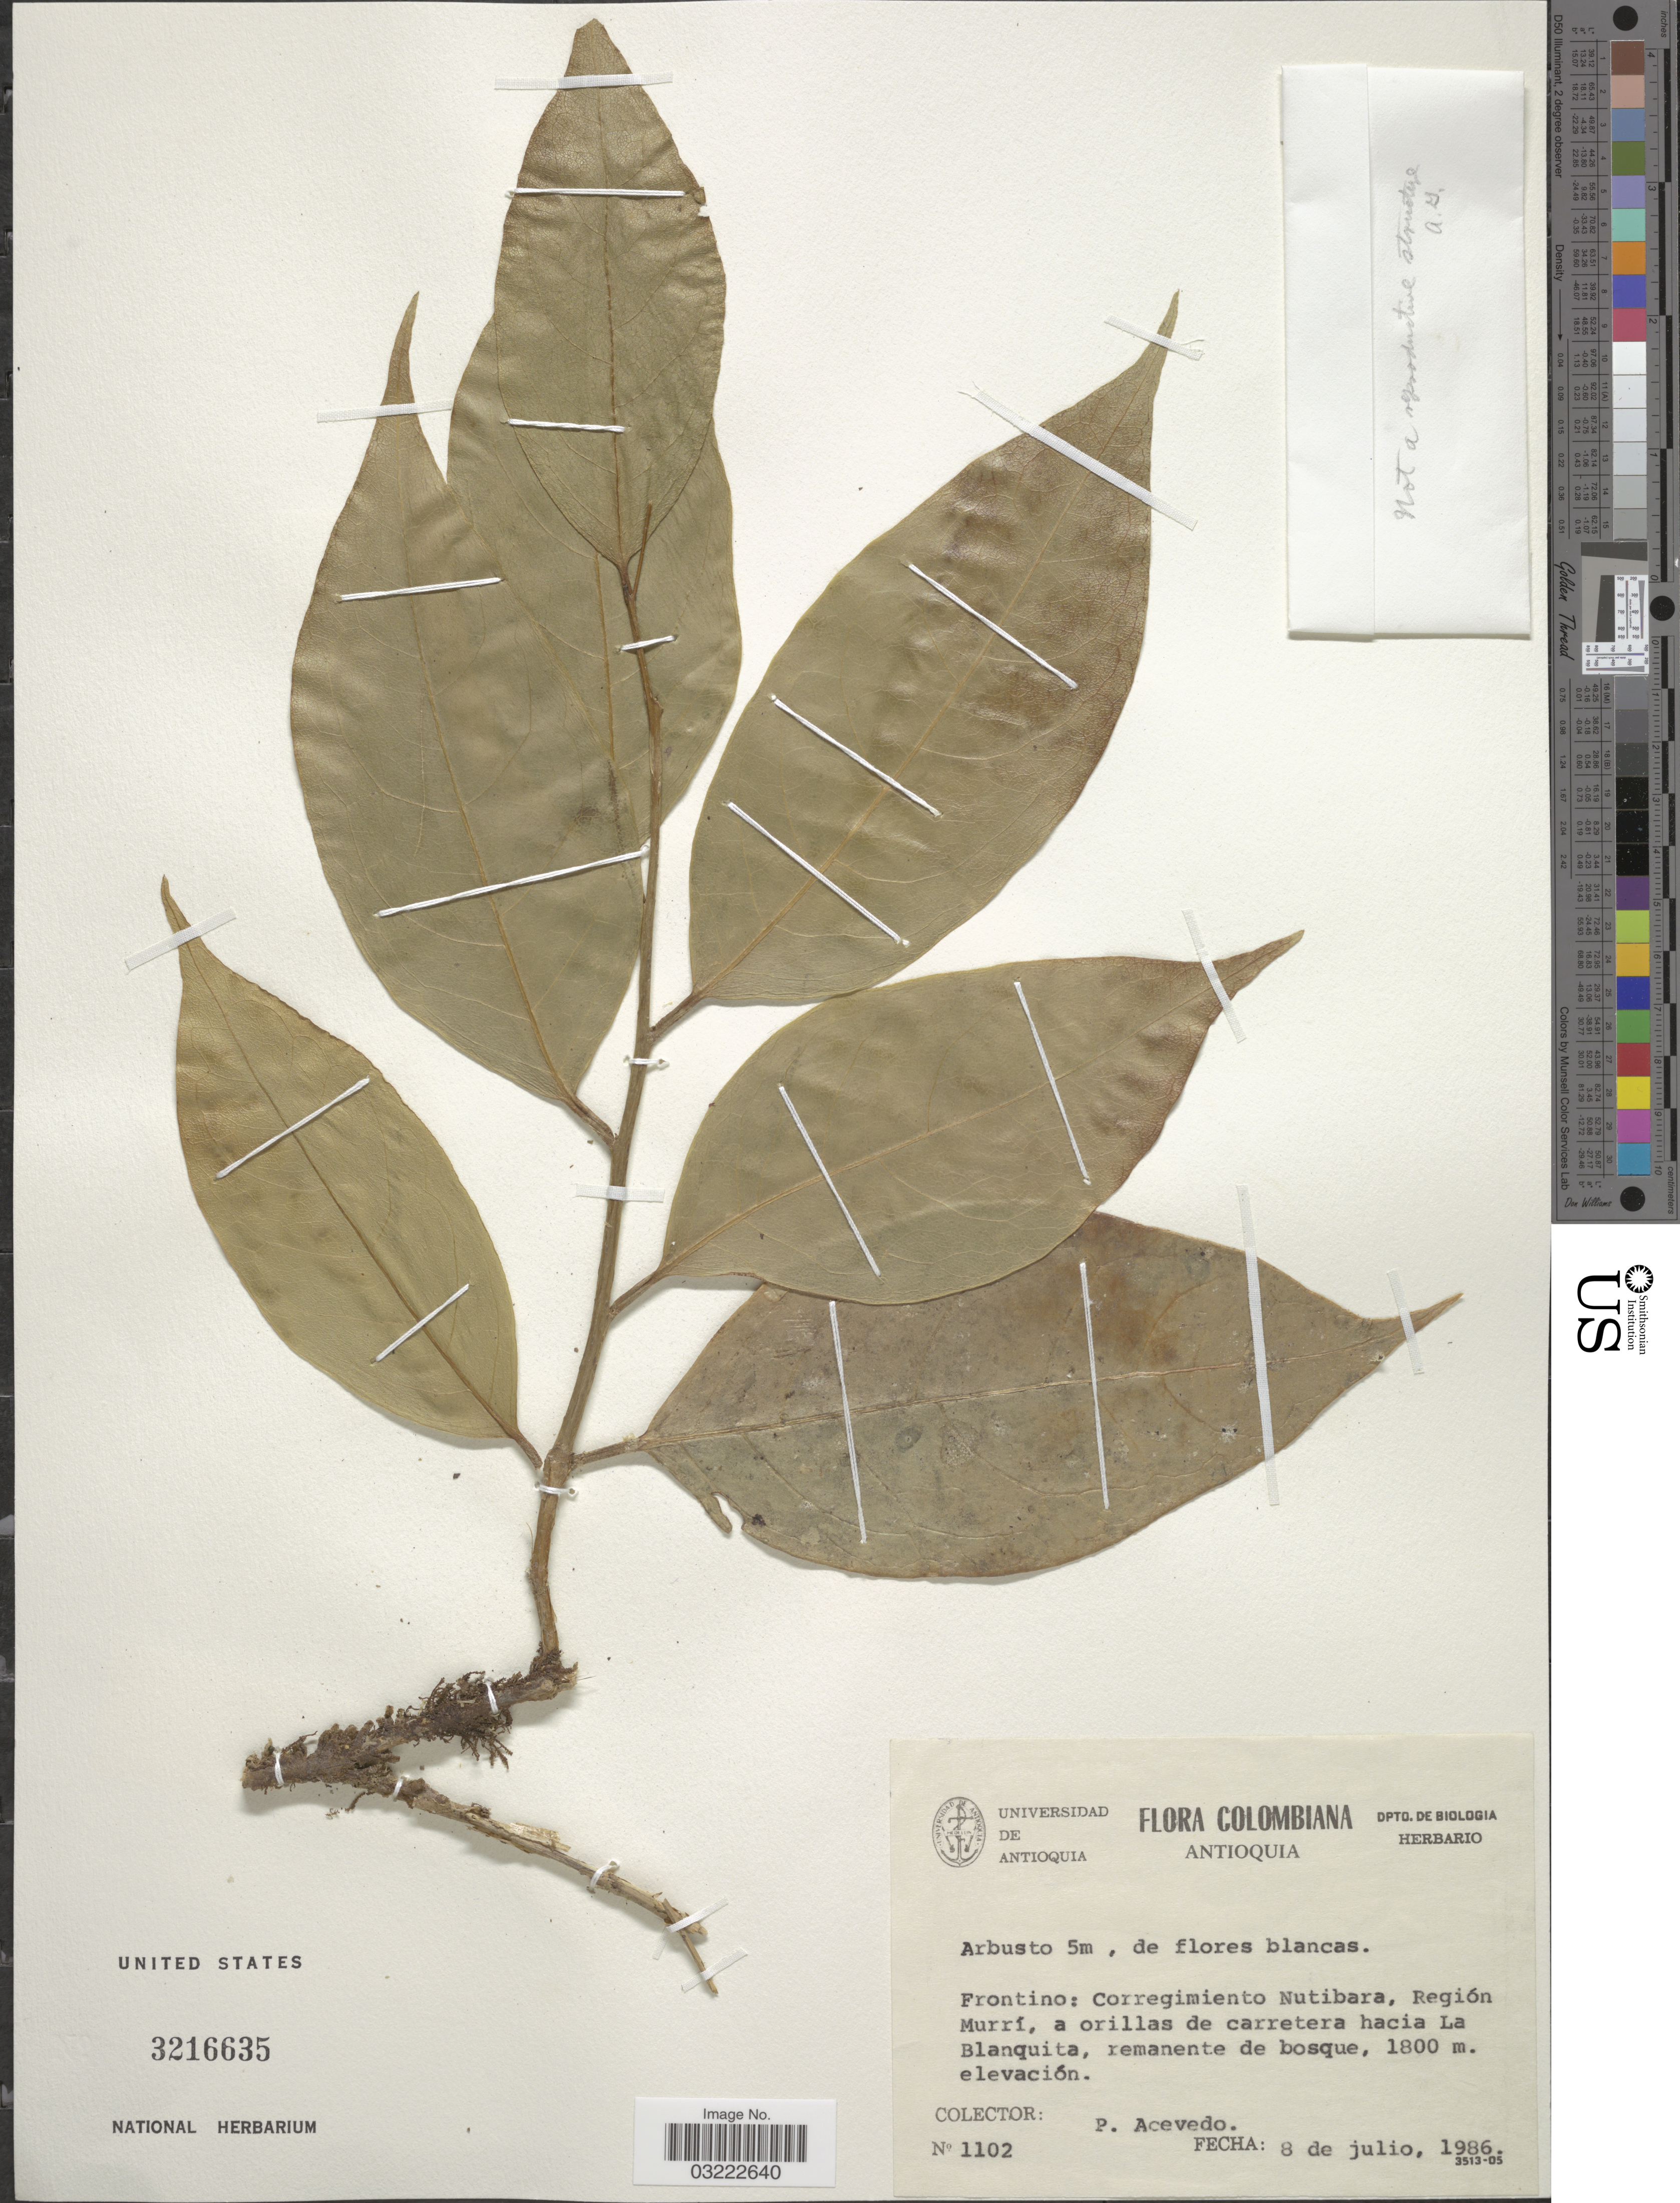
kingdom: Plantae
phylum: Tracheophyta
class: Magnoliopsida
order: Solanales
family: Solanaceae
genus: Brunfelsia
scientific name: Brunfelsia chocoensis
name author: Plowman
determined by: Roldán, F. J.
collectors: P. Acevedo-Rodr.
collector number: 1102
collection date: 1986-07-08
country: Colombia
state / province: Antioquia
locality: Frontino: Corregimiento Nutibara, Región Murrí, a orillas de carretera hacia La Blanquita.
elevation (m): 1800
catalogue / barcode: US 3216635